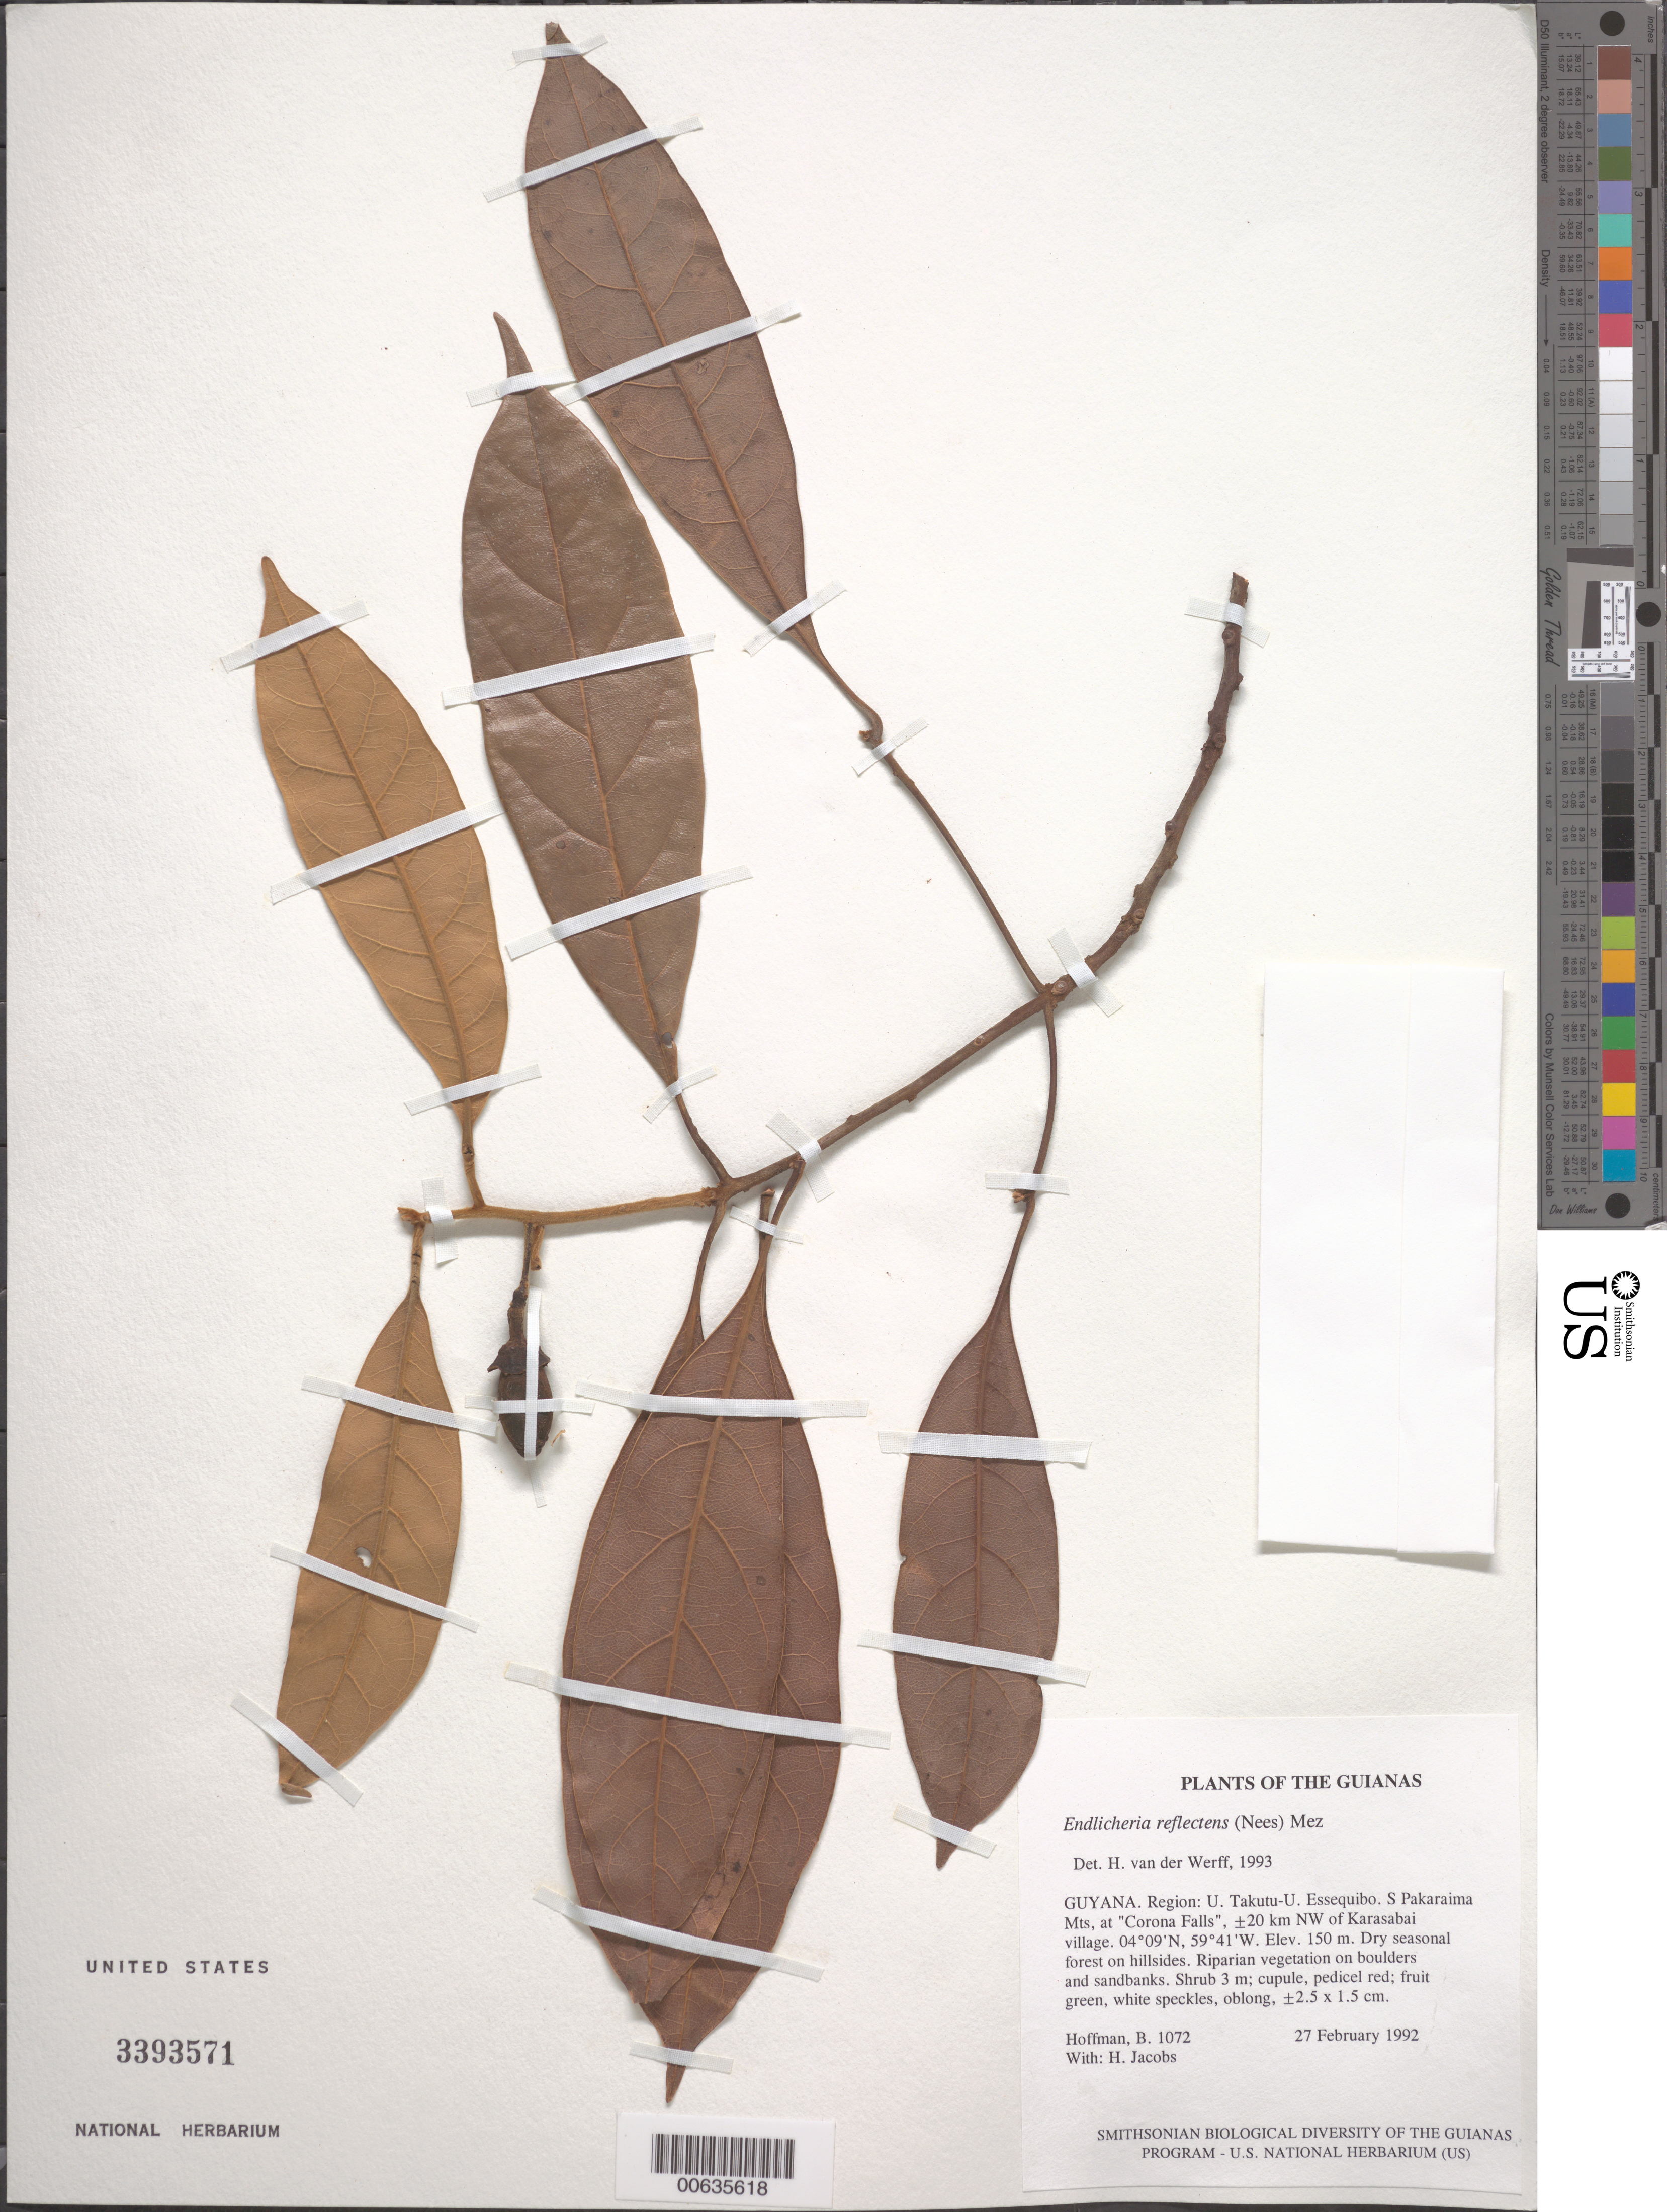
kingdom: Plantae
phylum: Tracheophyta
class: Magnoliopsida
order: Laurales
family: Lauraceae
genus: Endlicheria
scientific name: Endlicheria reflectens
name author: (Nees) Mez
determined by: van der Werff, H., (MO), Missouri Botanical Garden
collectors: B. Hoffman & H. Jacobs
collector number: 1072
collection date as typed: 27 February 1992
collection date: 1992-02-27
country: Guyana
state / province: U. Takutu-U. Essequibo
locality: S Pakaraima Mts, at "Corona Falls", ±20 km NW of Karasabai village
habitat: Dry seasonal forest on hillsides. Riparian vegetation on boulders and sandbanks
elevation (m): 150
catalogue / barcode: US 3393571